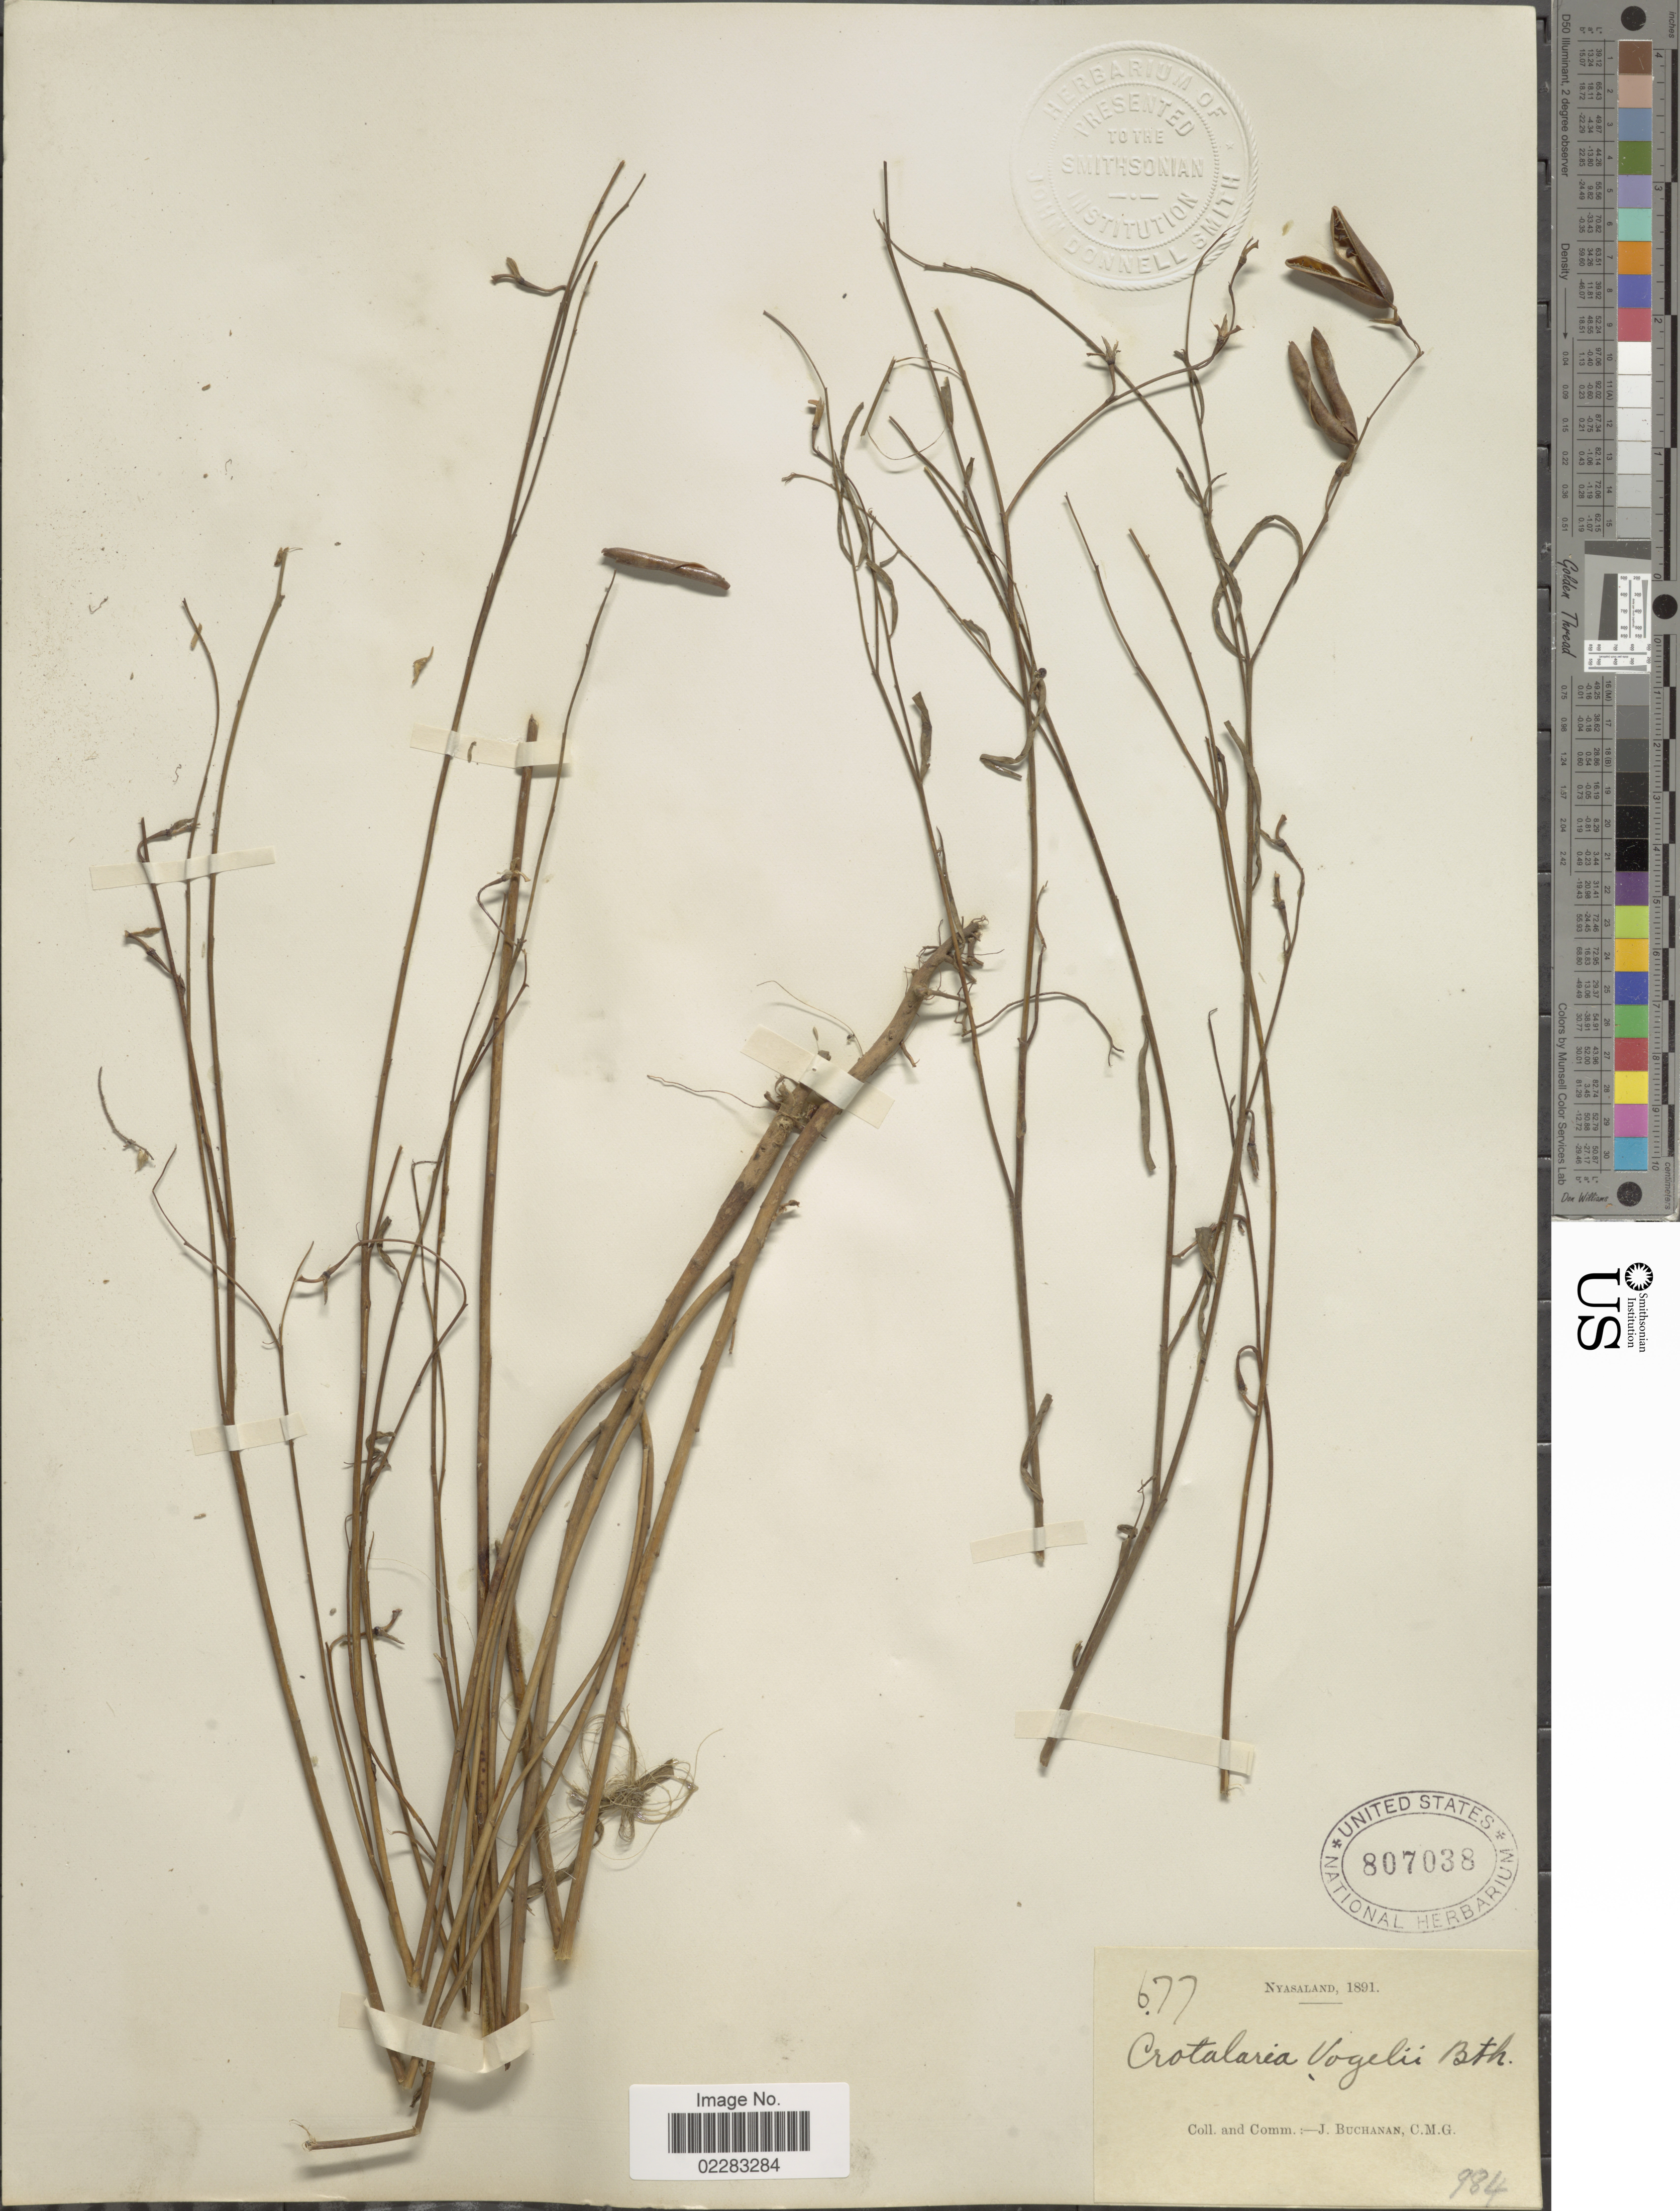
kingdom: Plantae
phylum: Tracheophyta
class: Magnoliopsida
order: Fabales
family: Fabaceae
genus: Crotalaria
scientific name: Crotalaria vogelii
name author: D. Dietr.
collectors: J. Buchanan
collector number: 677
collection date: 1891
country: Malawi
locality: Nyasaland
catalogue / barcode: US 807038